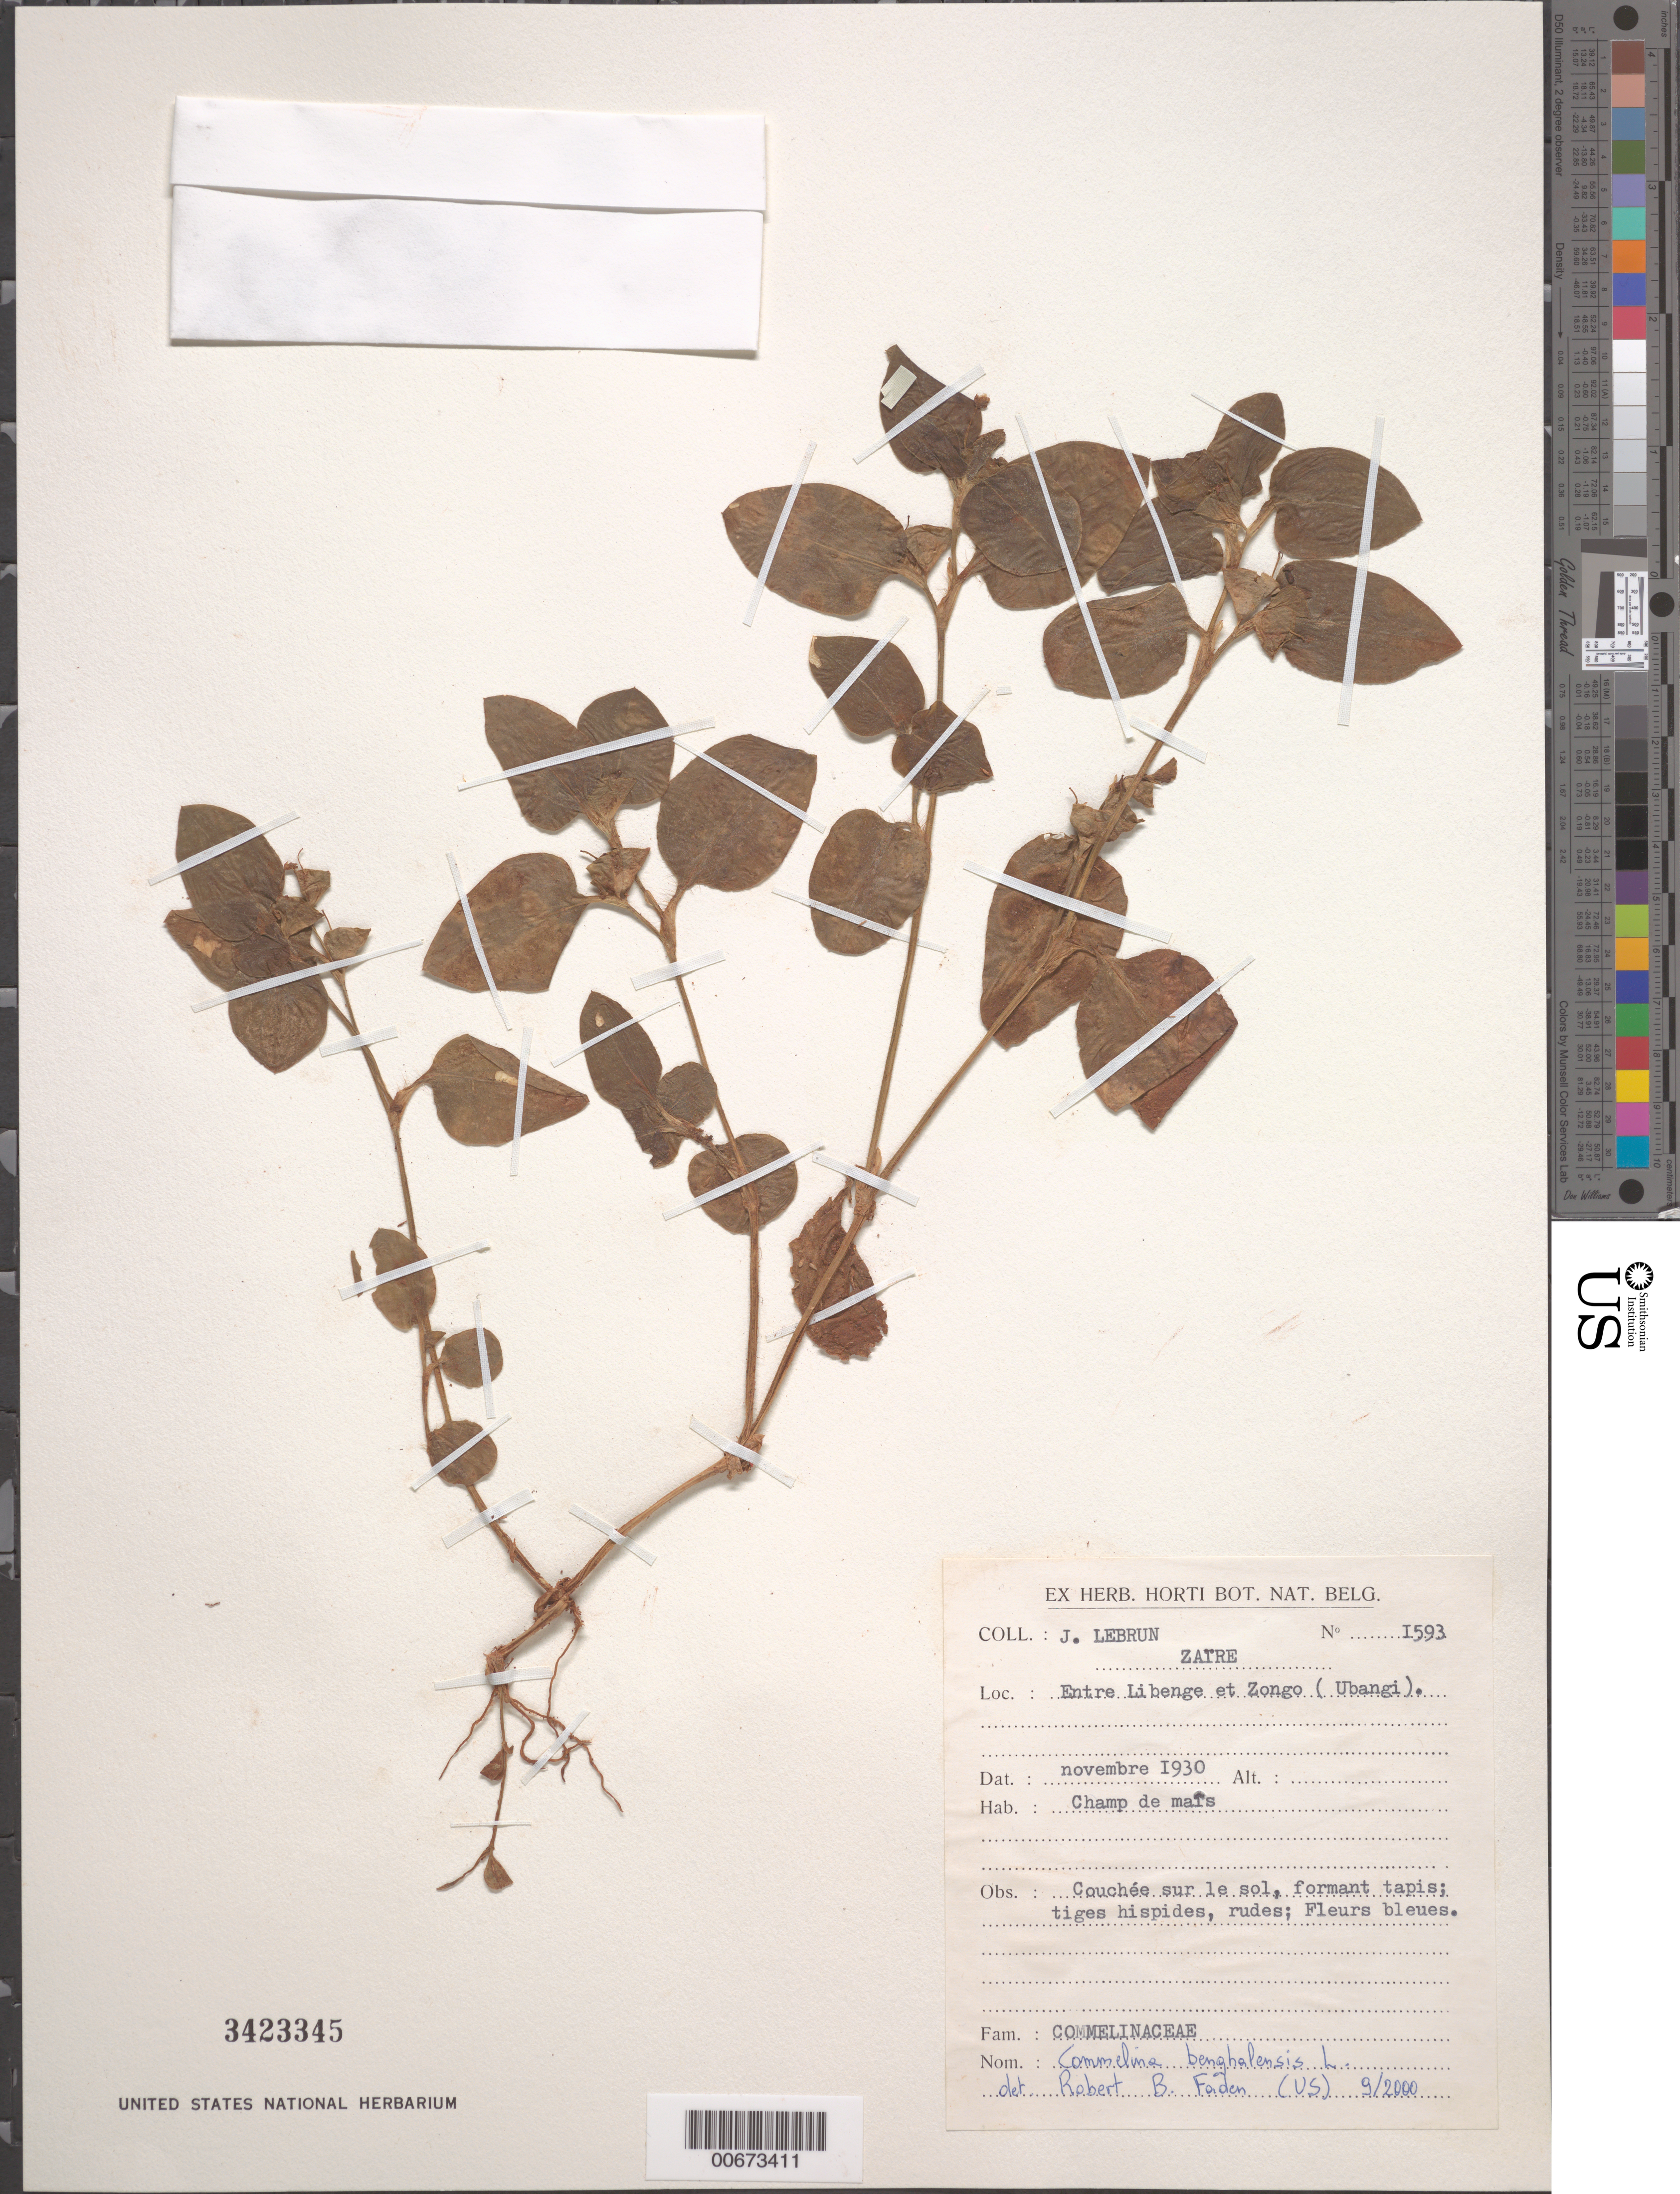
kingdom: Plantae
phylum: Tracheophyta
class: Liliopsida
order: Commelinales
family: Commelinaceae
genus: Commelina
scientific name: Commelina benghalensis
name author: L.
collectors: J. A. Lebrun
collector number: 1593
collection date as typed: Nov 1930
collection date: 1930-11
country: Congo, Democratic Republic of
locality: Between Libenge and Zongo, Ubangi.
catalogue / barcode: US 3423345